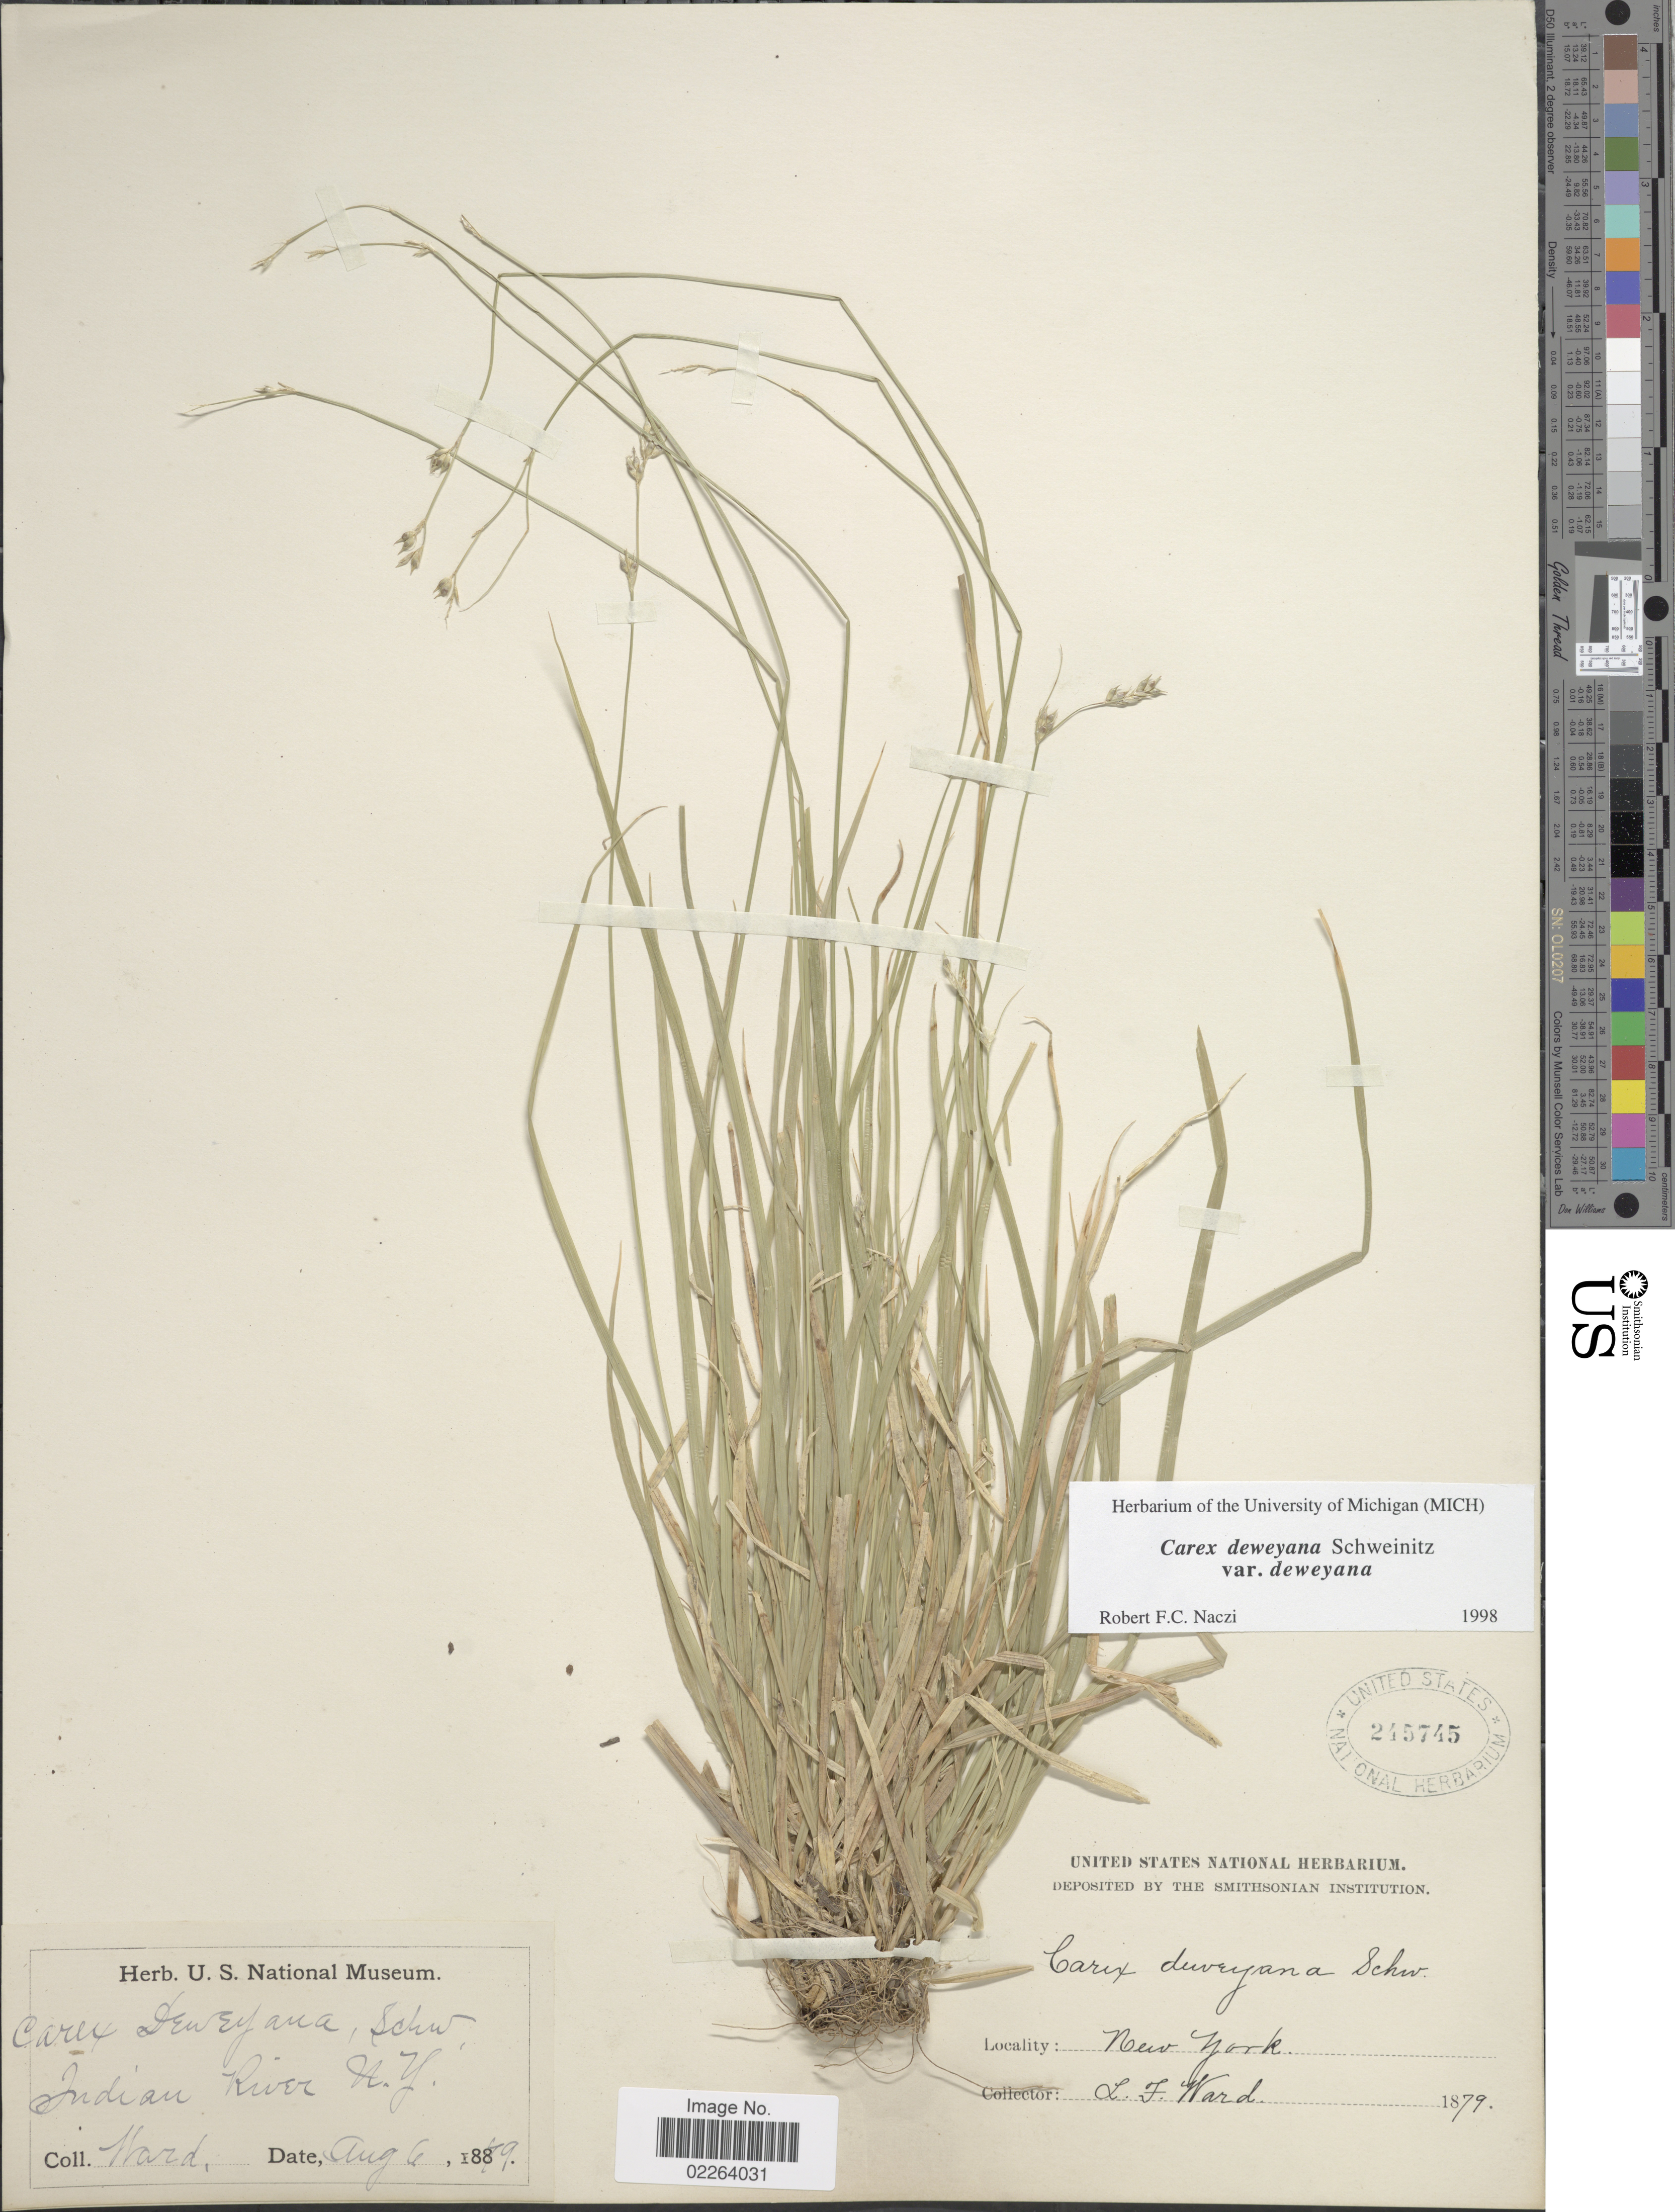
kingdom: Plantae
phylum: Tracheophyta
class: Liliopsida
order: Poales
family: Cyperaceae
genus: Carex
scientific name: Carex deweyana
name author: Schwein.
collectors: L. Ward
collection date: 1879-08-06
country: United States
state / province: New York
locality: Indian River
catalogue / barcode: US 245745